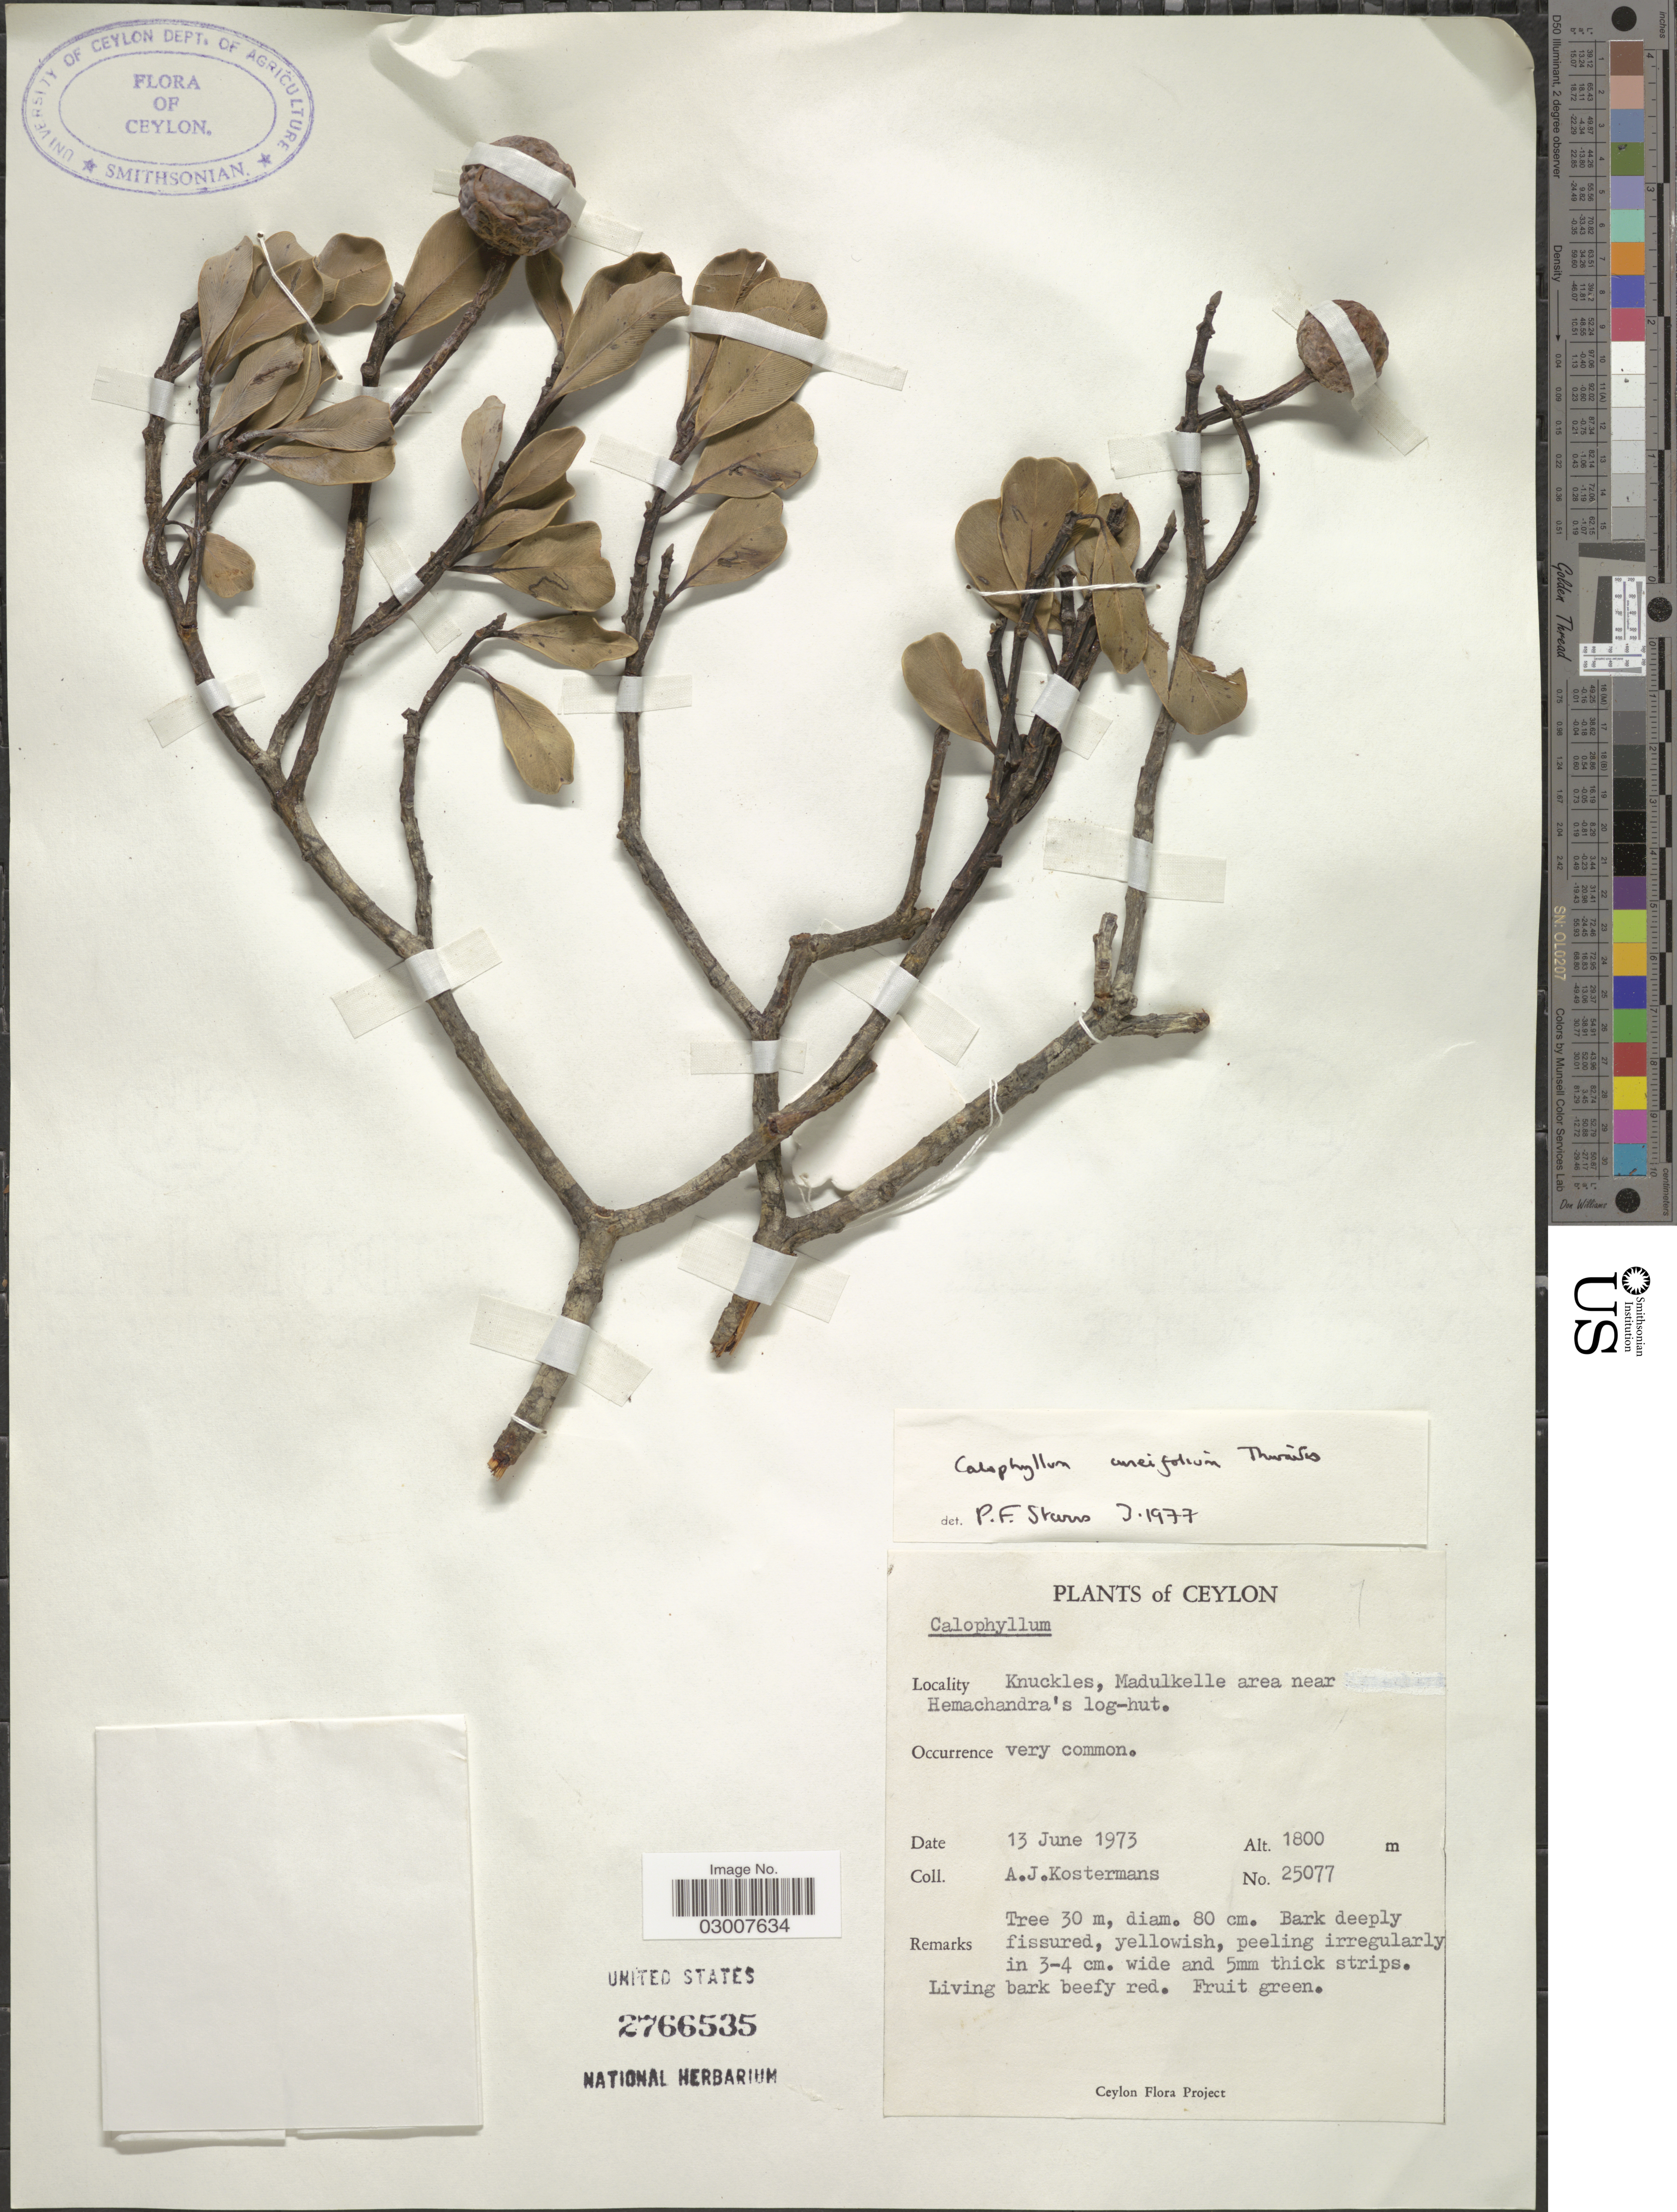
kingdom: Plantae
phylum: Tracheophyta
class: Magnoliopsida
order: Malpighiales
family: Calophyllaceae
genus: Calophyllum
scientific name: Calophyllum cuneifolium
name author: Thwaites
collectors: A. J. G. Kostermans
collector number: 25077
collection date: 1973-06-13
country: Sri Lanka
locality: Ceylon. Knuckles, Madulkelle area near Hemachandra's log-hut.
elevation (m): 1800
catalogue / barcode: US 2766535